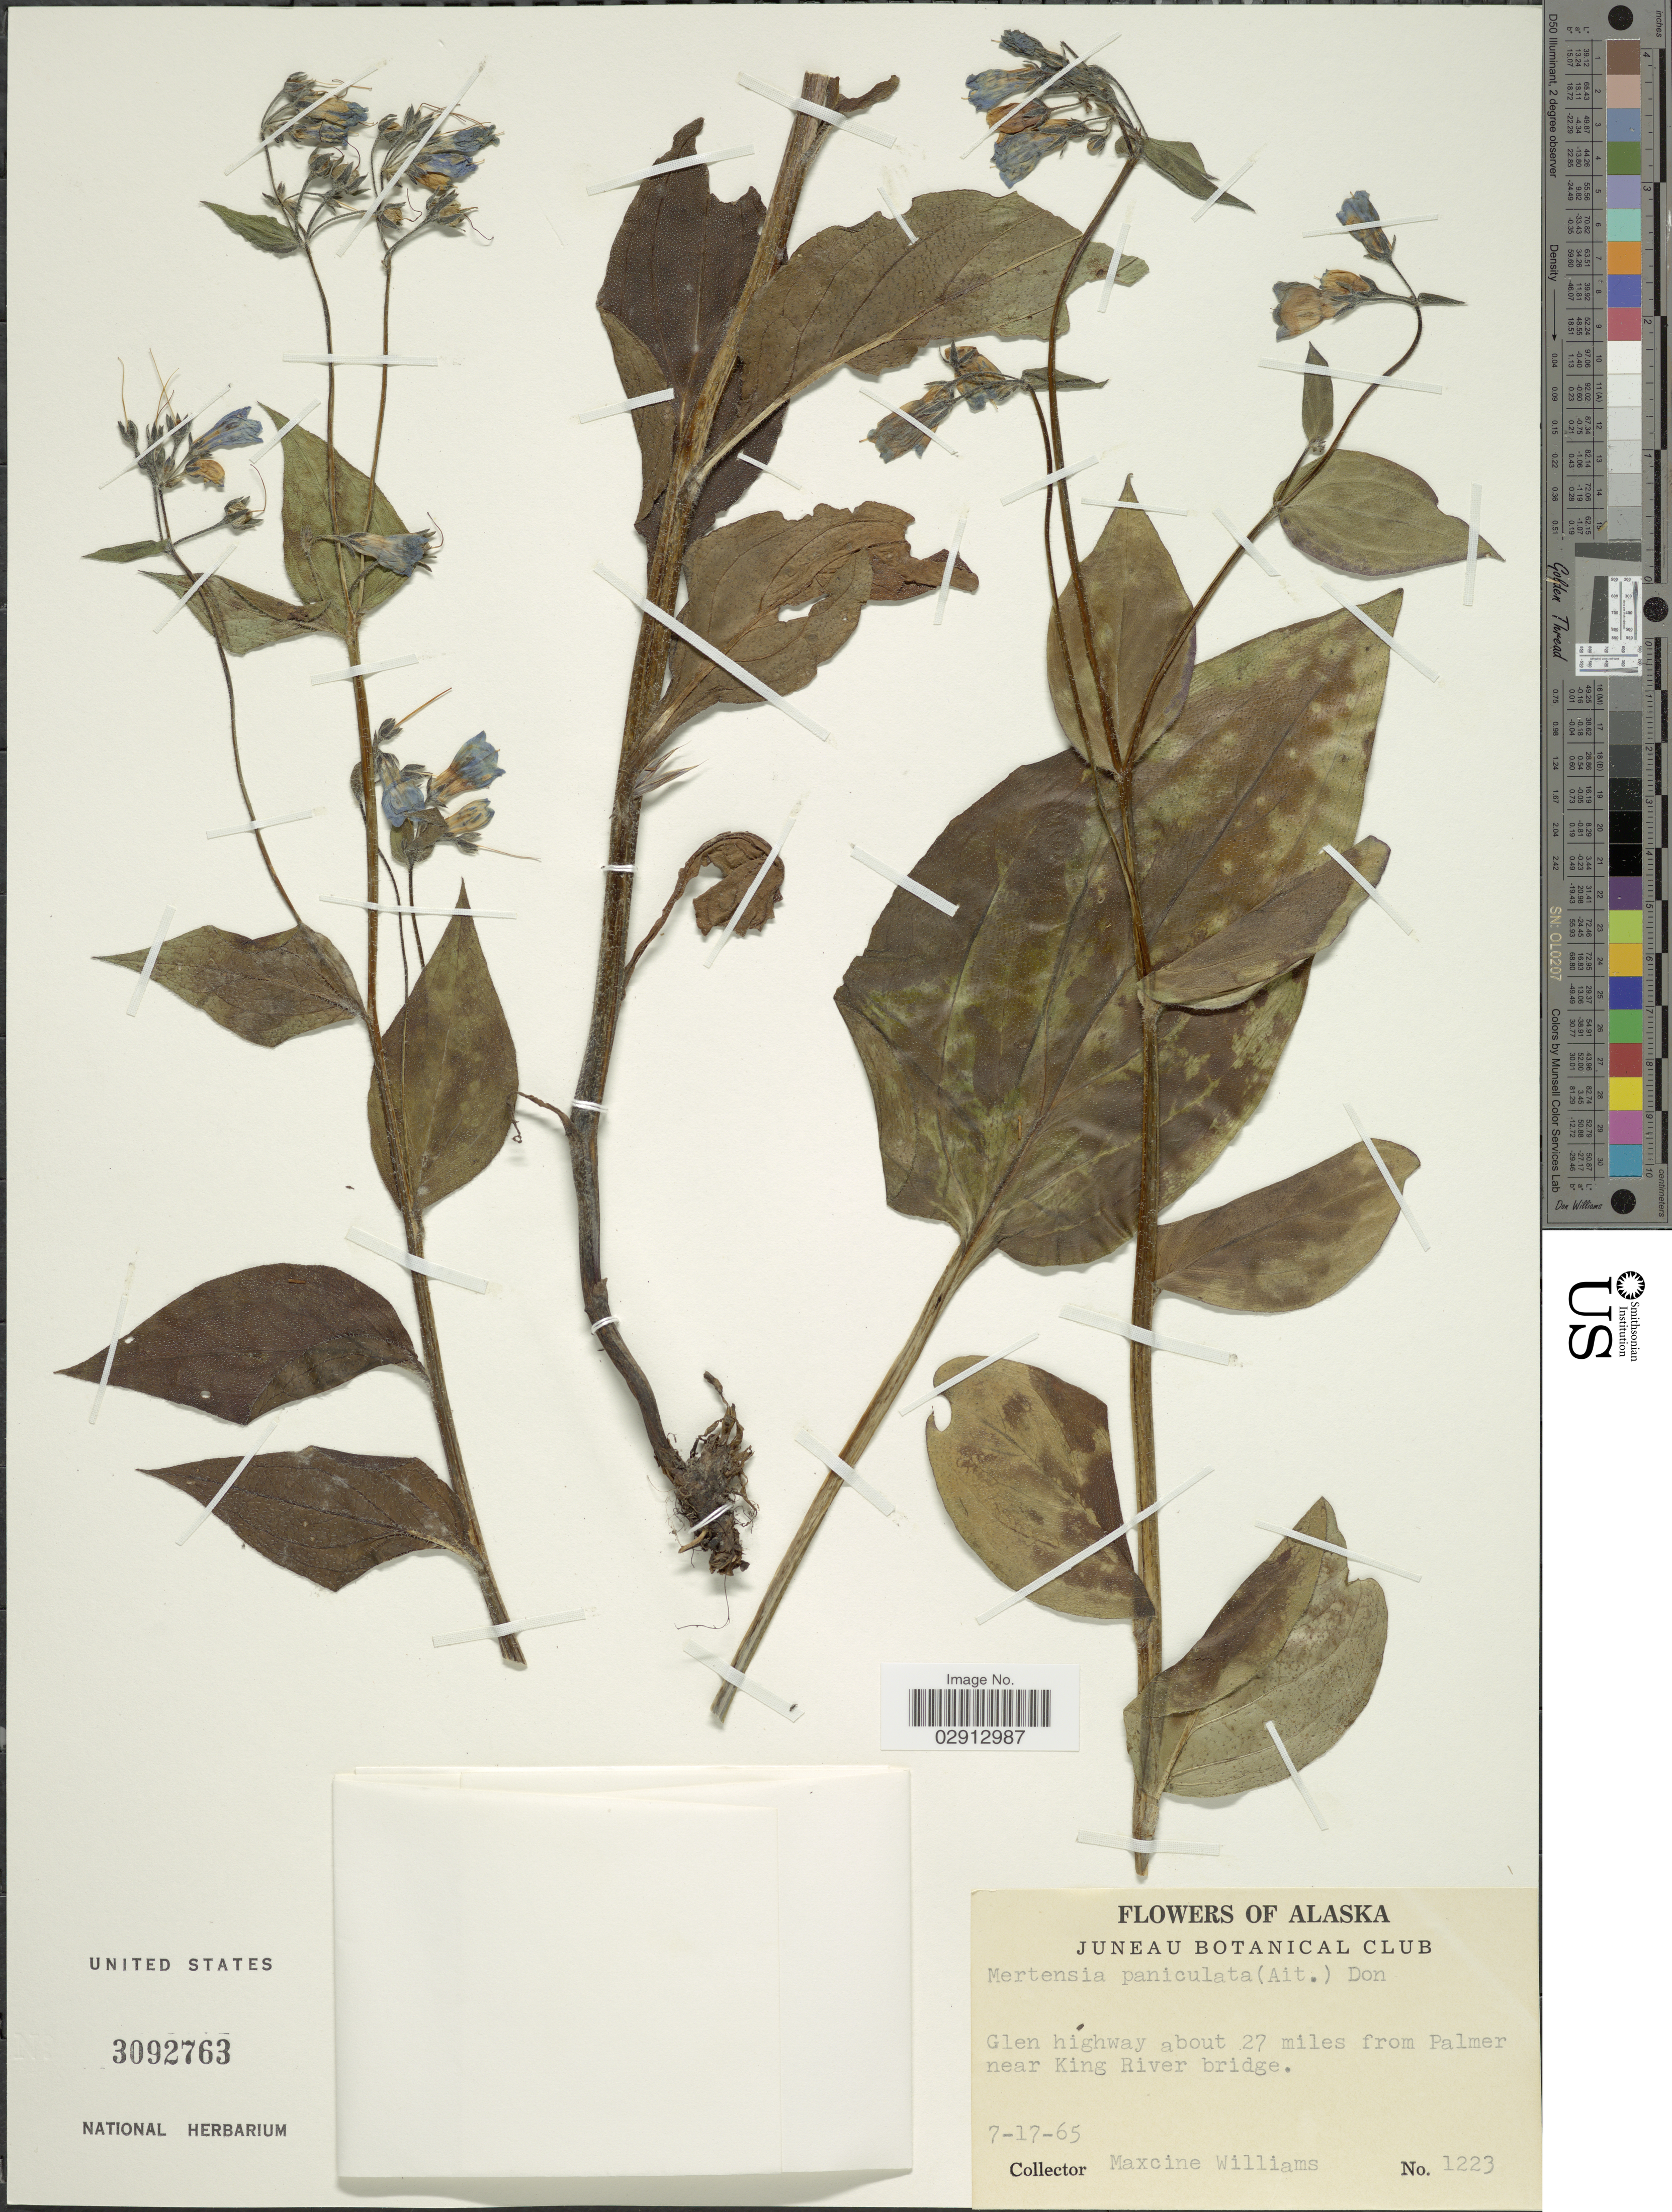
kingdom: Plantae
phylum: Tracheophyta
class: Magnoliopsida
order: Boraginales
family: Boraginaceae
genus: Mertensia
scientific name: Mertensia paniculata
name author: (Aiton) G. Don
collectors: M. Williams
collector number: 1223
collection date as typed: Transcribed d/m/y: 17/7/65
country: United States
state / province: Alaska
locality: Glen highway about 27 miles from Palmer near King River bridge.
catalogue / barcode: US 3092763